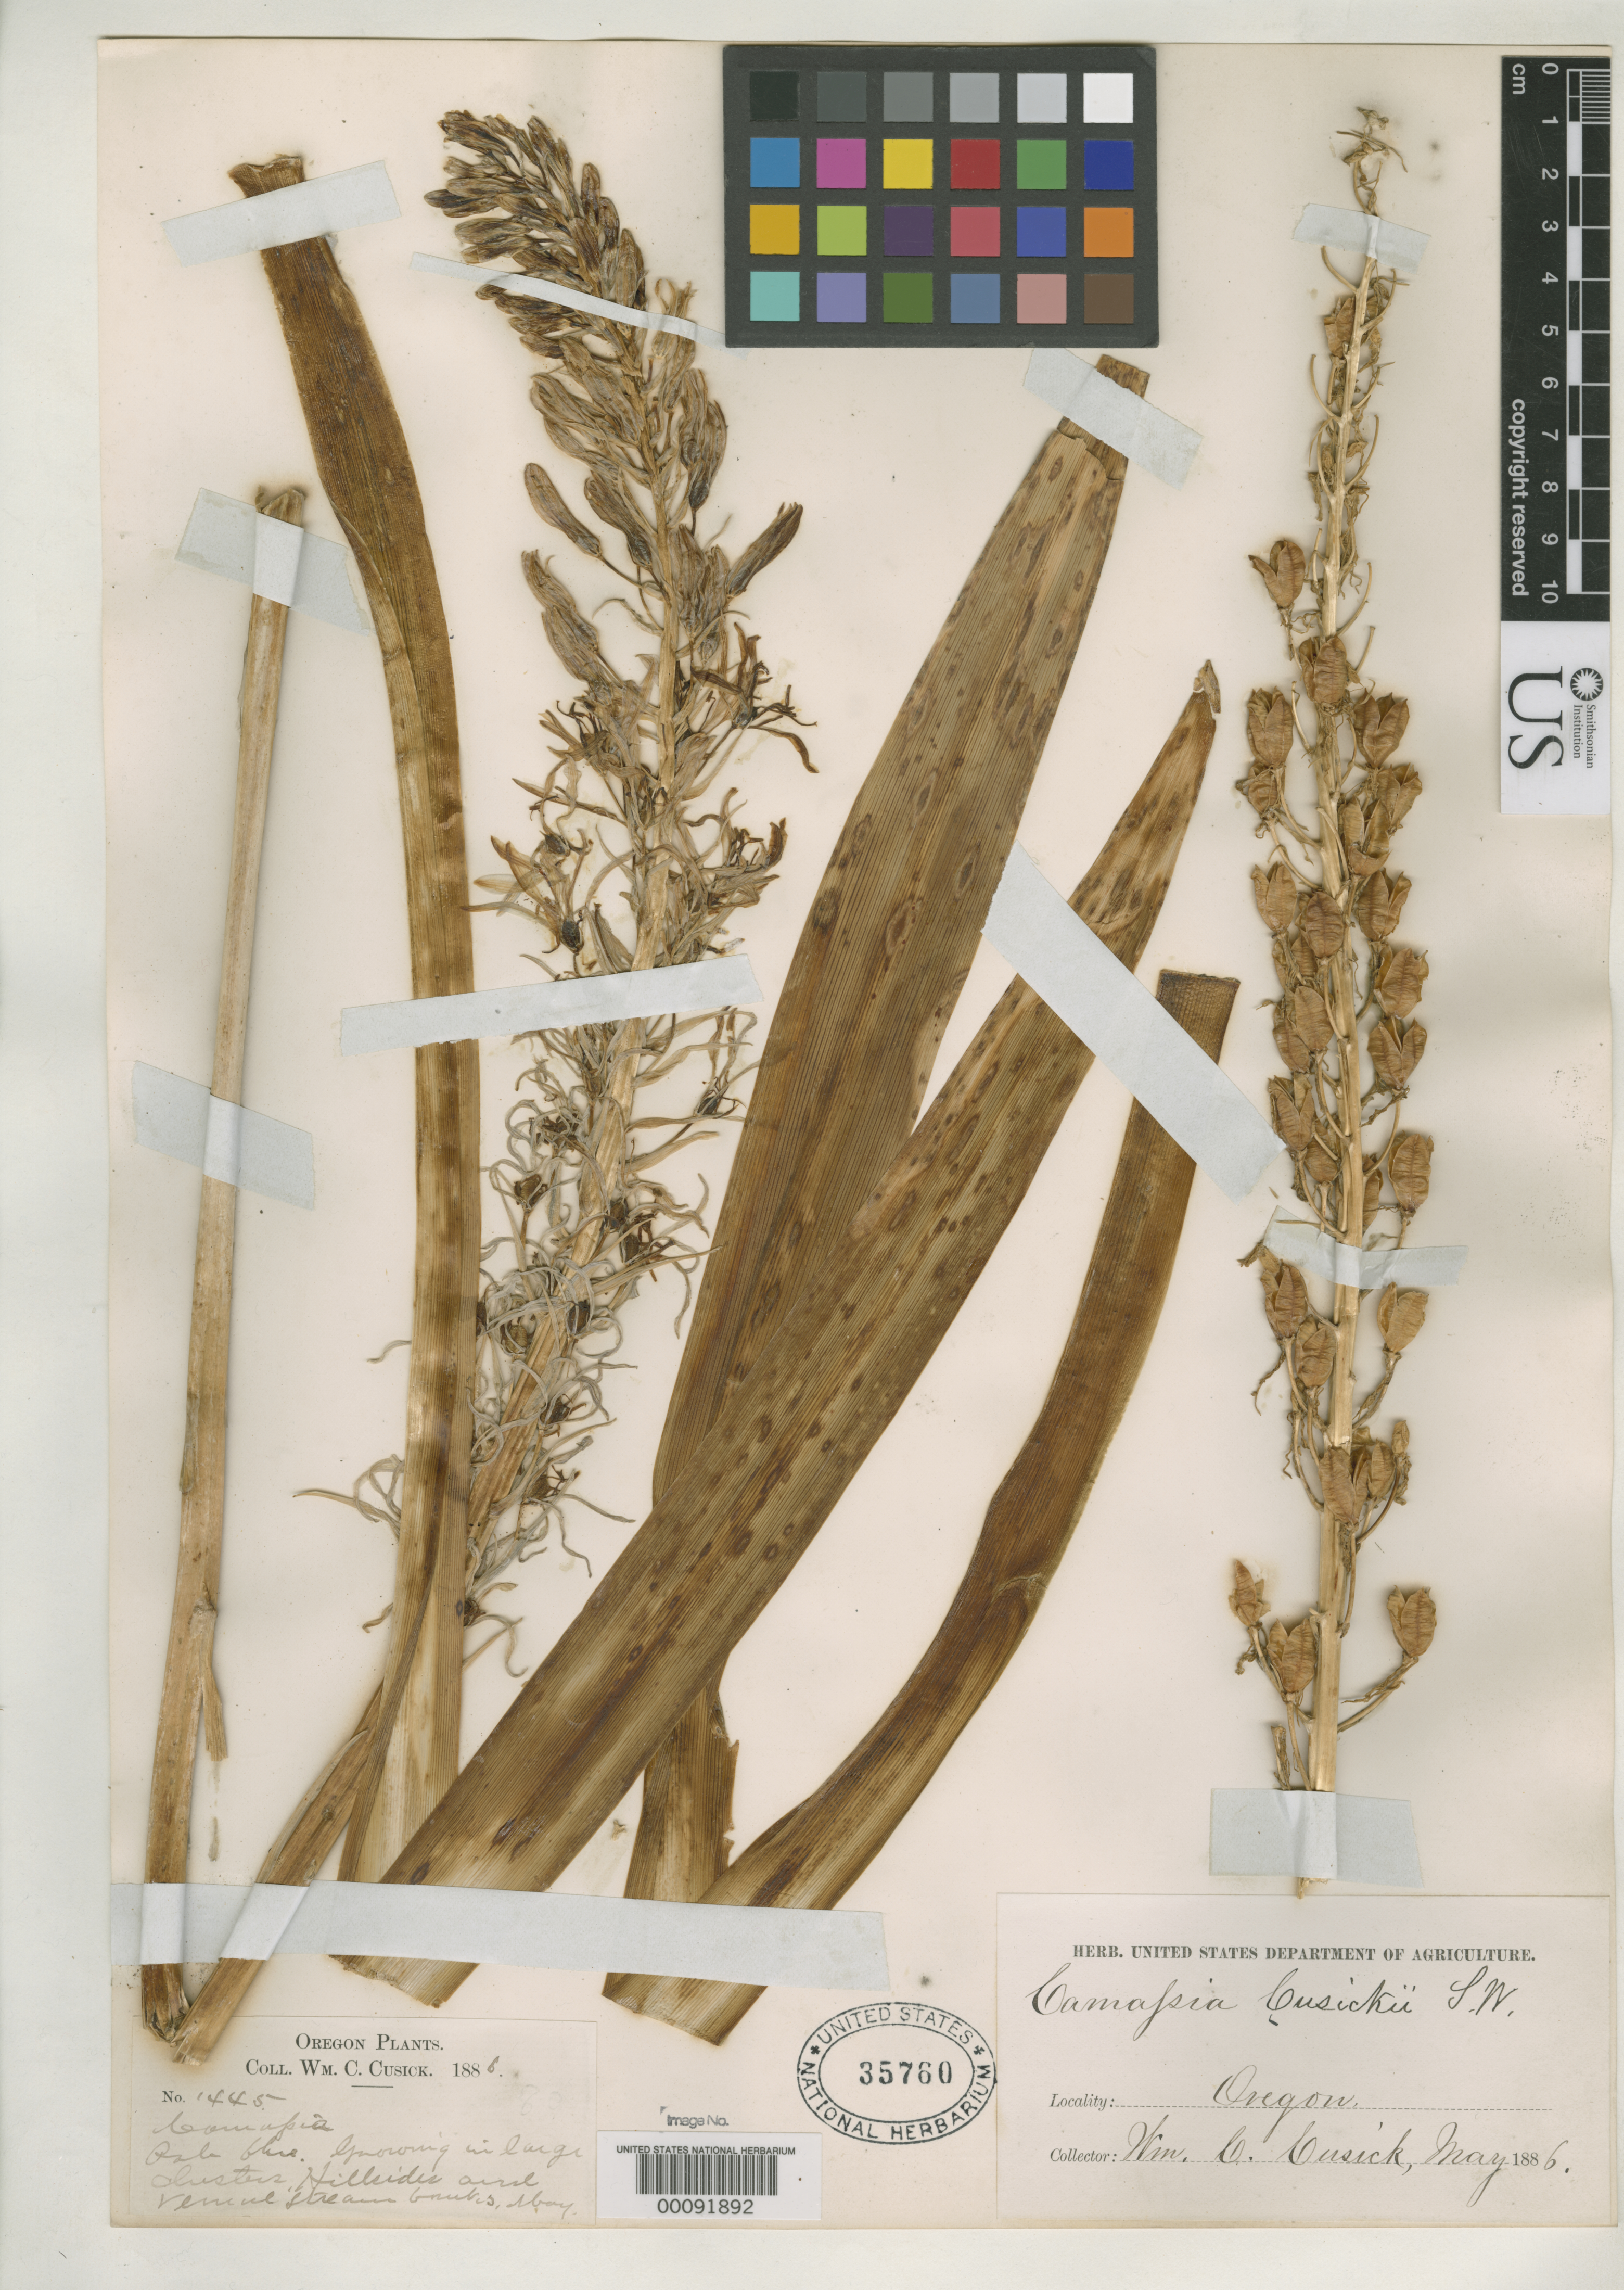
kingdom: Plantae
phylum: Tracheophyta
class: Liliopsida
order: Asparagales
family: Asparagaceae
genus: Camassia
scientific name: Camassia cusickii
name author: S. Watson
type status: Isosyntype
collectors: W. C. Cusick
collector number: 1445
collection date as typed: May 1886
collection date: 1886-05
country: United States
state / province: Oregon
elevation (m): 1219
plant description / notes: Protologue, "Eagle Creek Mountains... May and October".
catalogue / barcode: US 35760